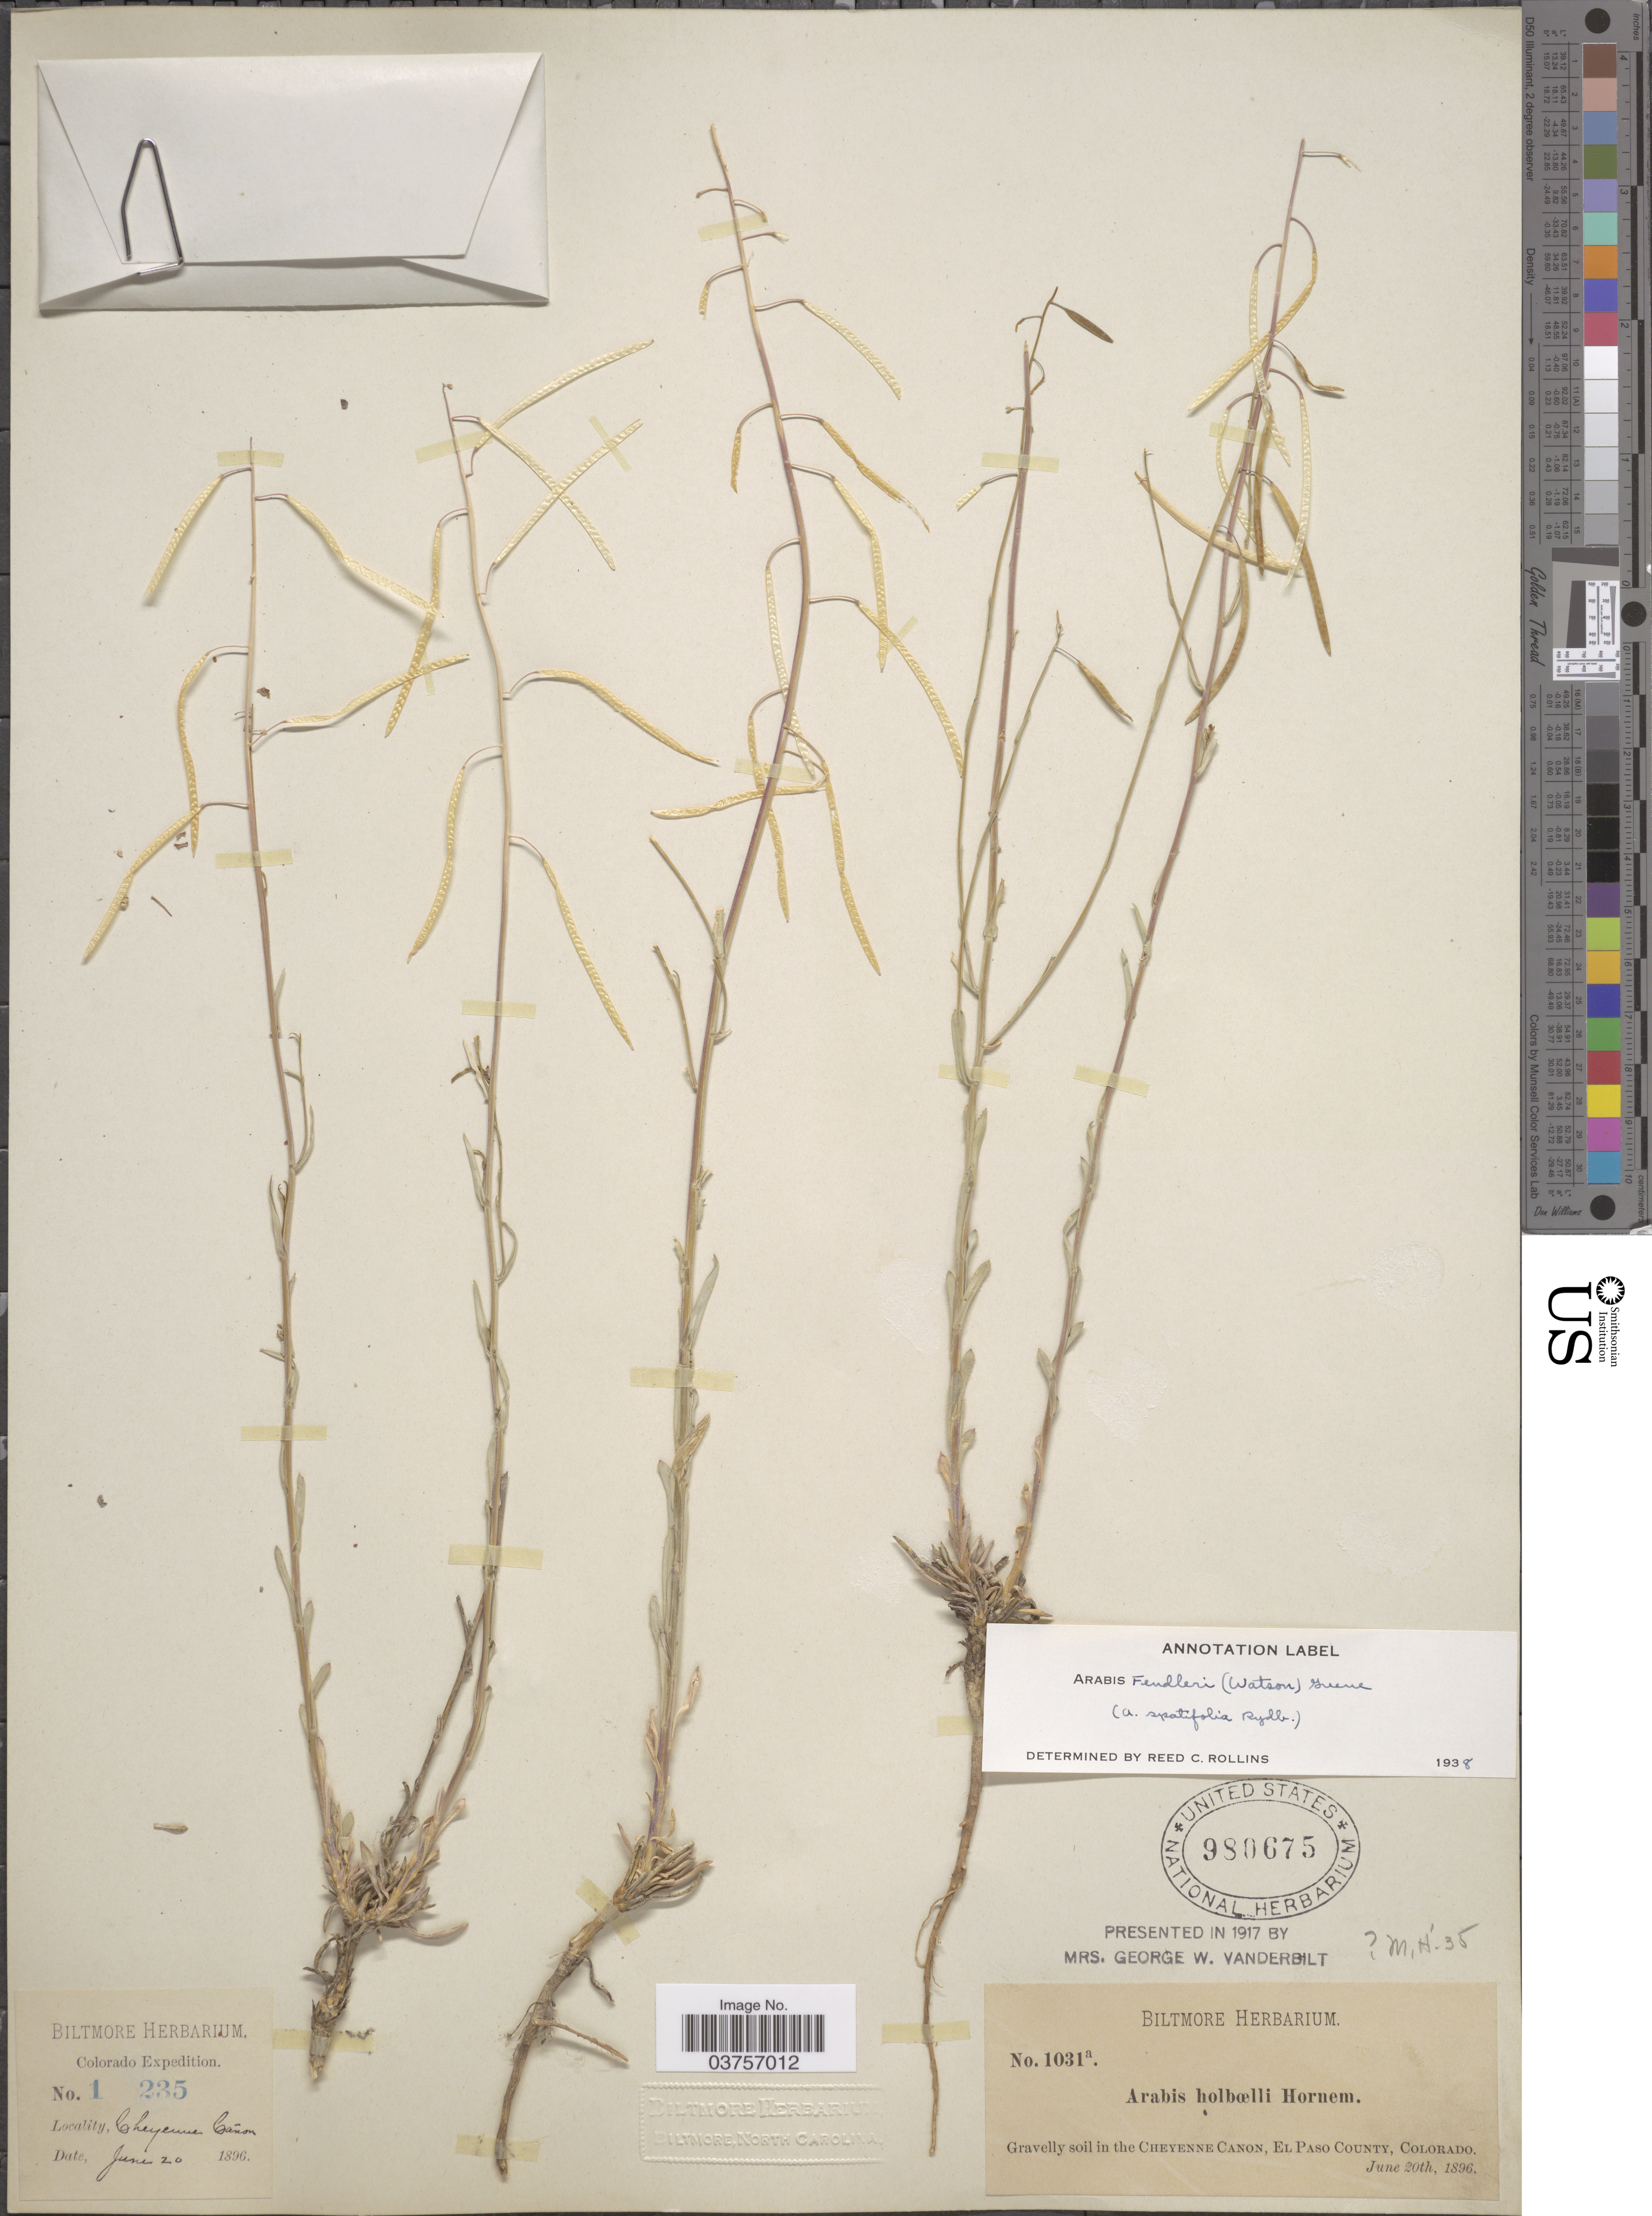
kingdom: Plantae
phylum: Tracheophyta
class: Magnoliopsida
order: Brassicales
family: Brassicaceae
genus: Arabis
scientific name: Arabis fendleri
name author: (S. Watson) Greene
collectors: ex herb. Biltmore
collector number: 1235/1031a.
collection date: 1896-06-20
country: United States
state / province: Colorado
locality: Cheyenne Cañon. El Paso County.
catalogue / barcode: US 980675